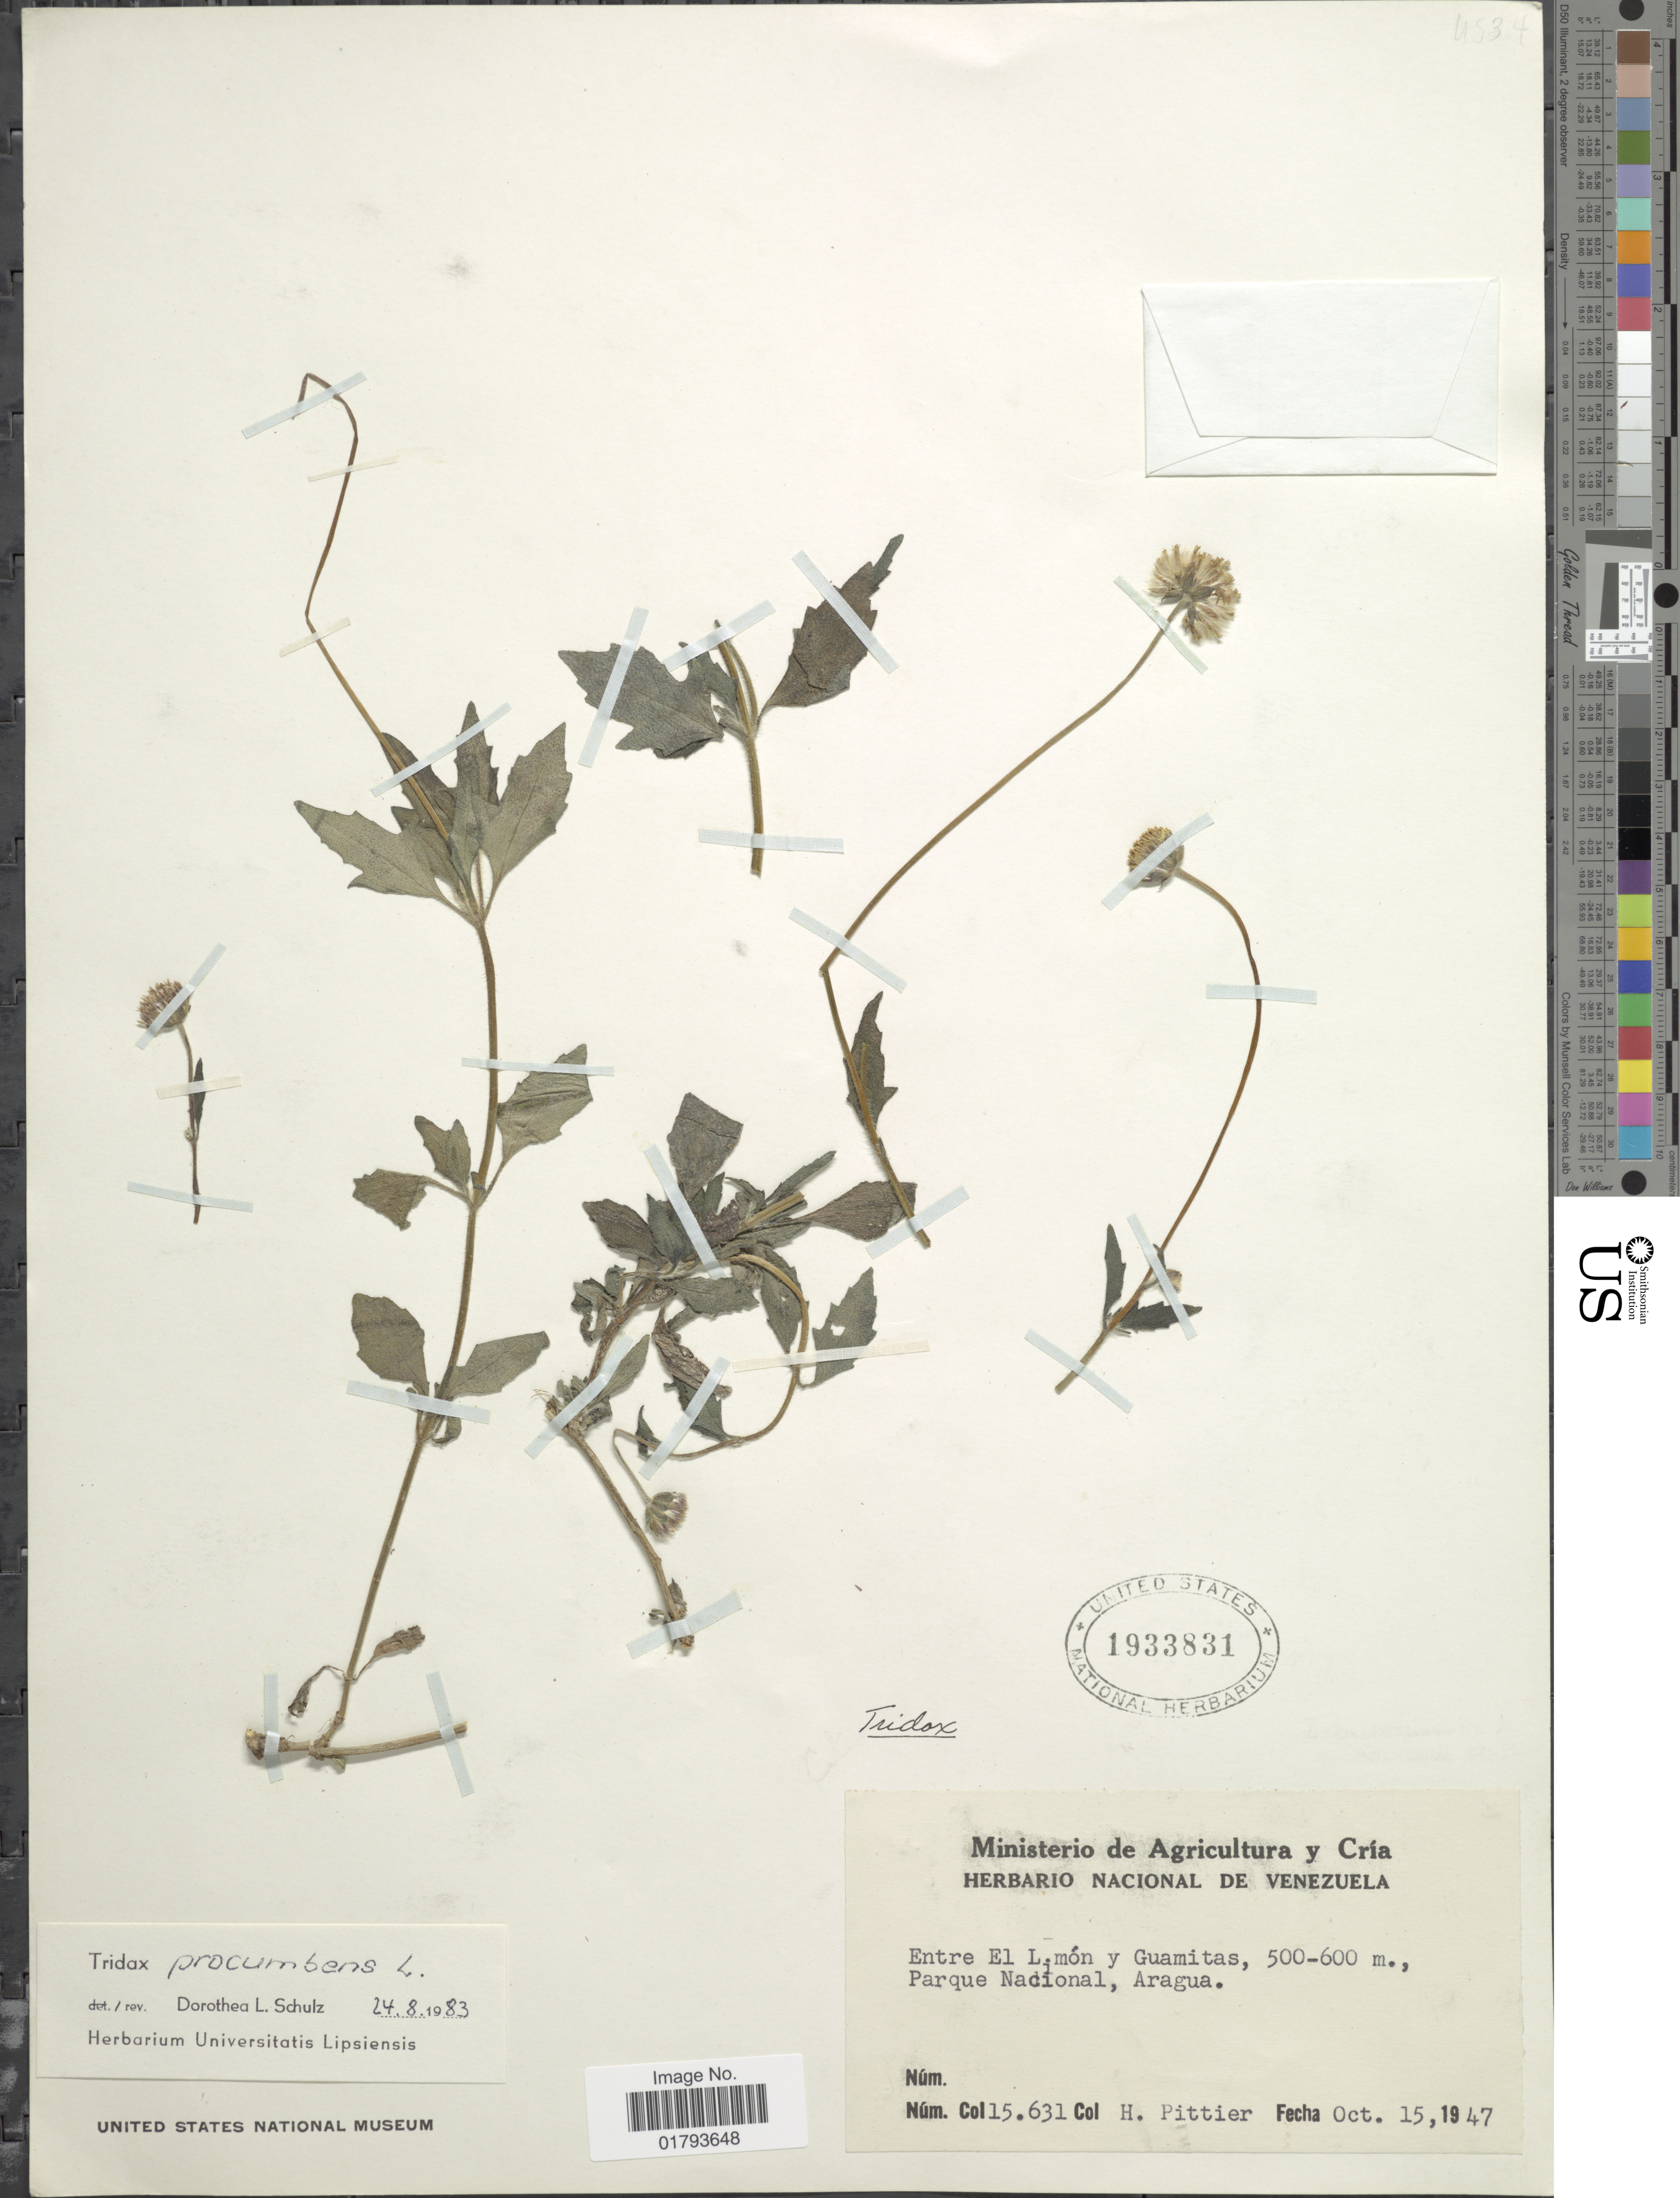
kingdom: Plantae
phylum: Tracheophyta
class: Magnoliopsida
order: Asterales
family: Asteraceae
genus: Tridax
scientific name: Tridax procumbens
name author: L.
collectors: H. F. Pittier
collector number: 15631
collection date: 1947-10-15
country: Venezuela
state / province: Aragua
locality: Entre El Limón y Guamitas, Parque Nacional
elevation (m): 500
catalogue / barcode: US 1933831